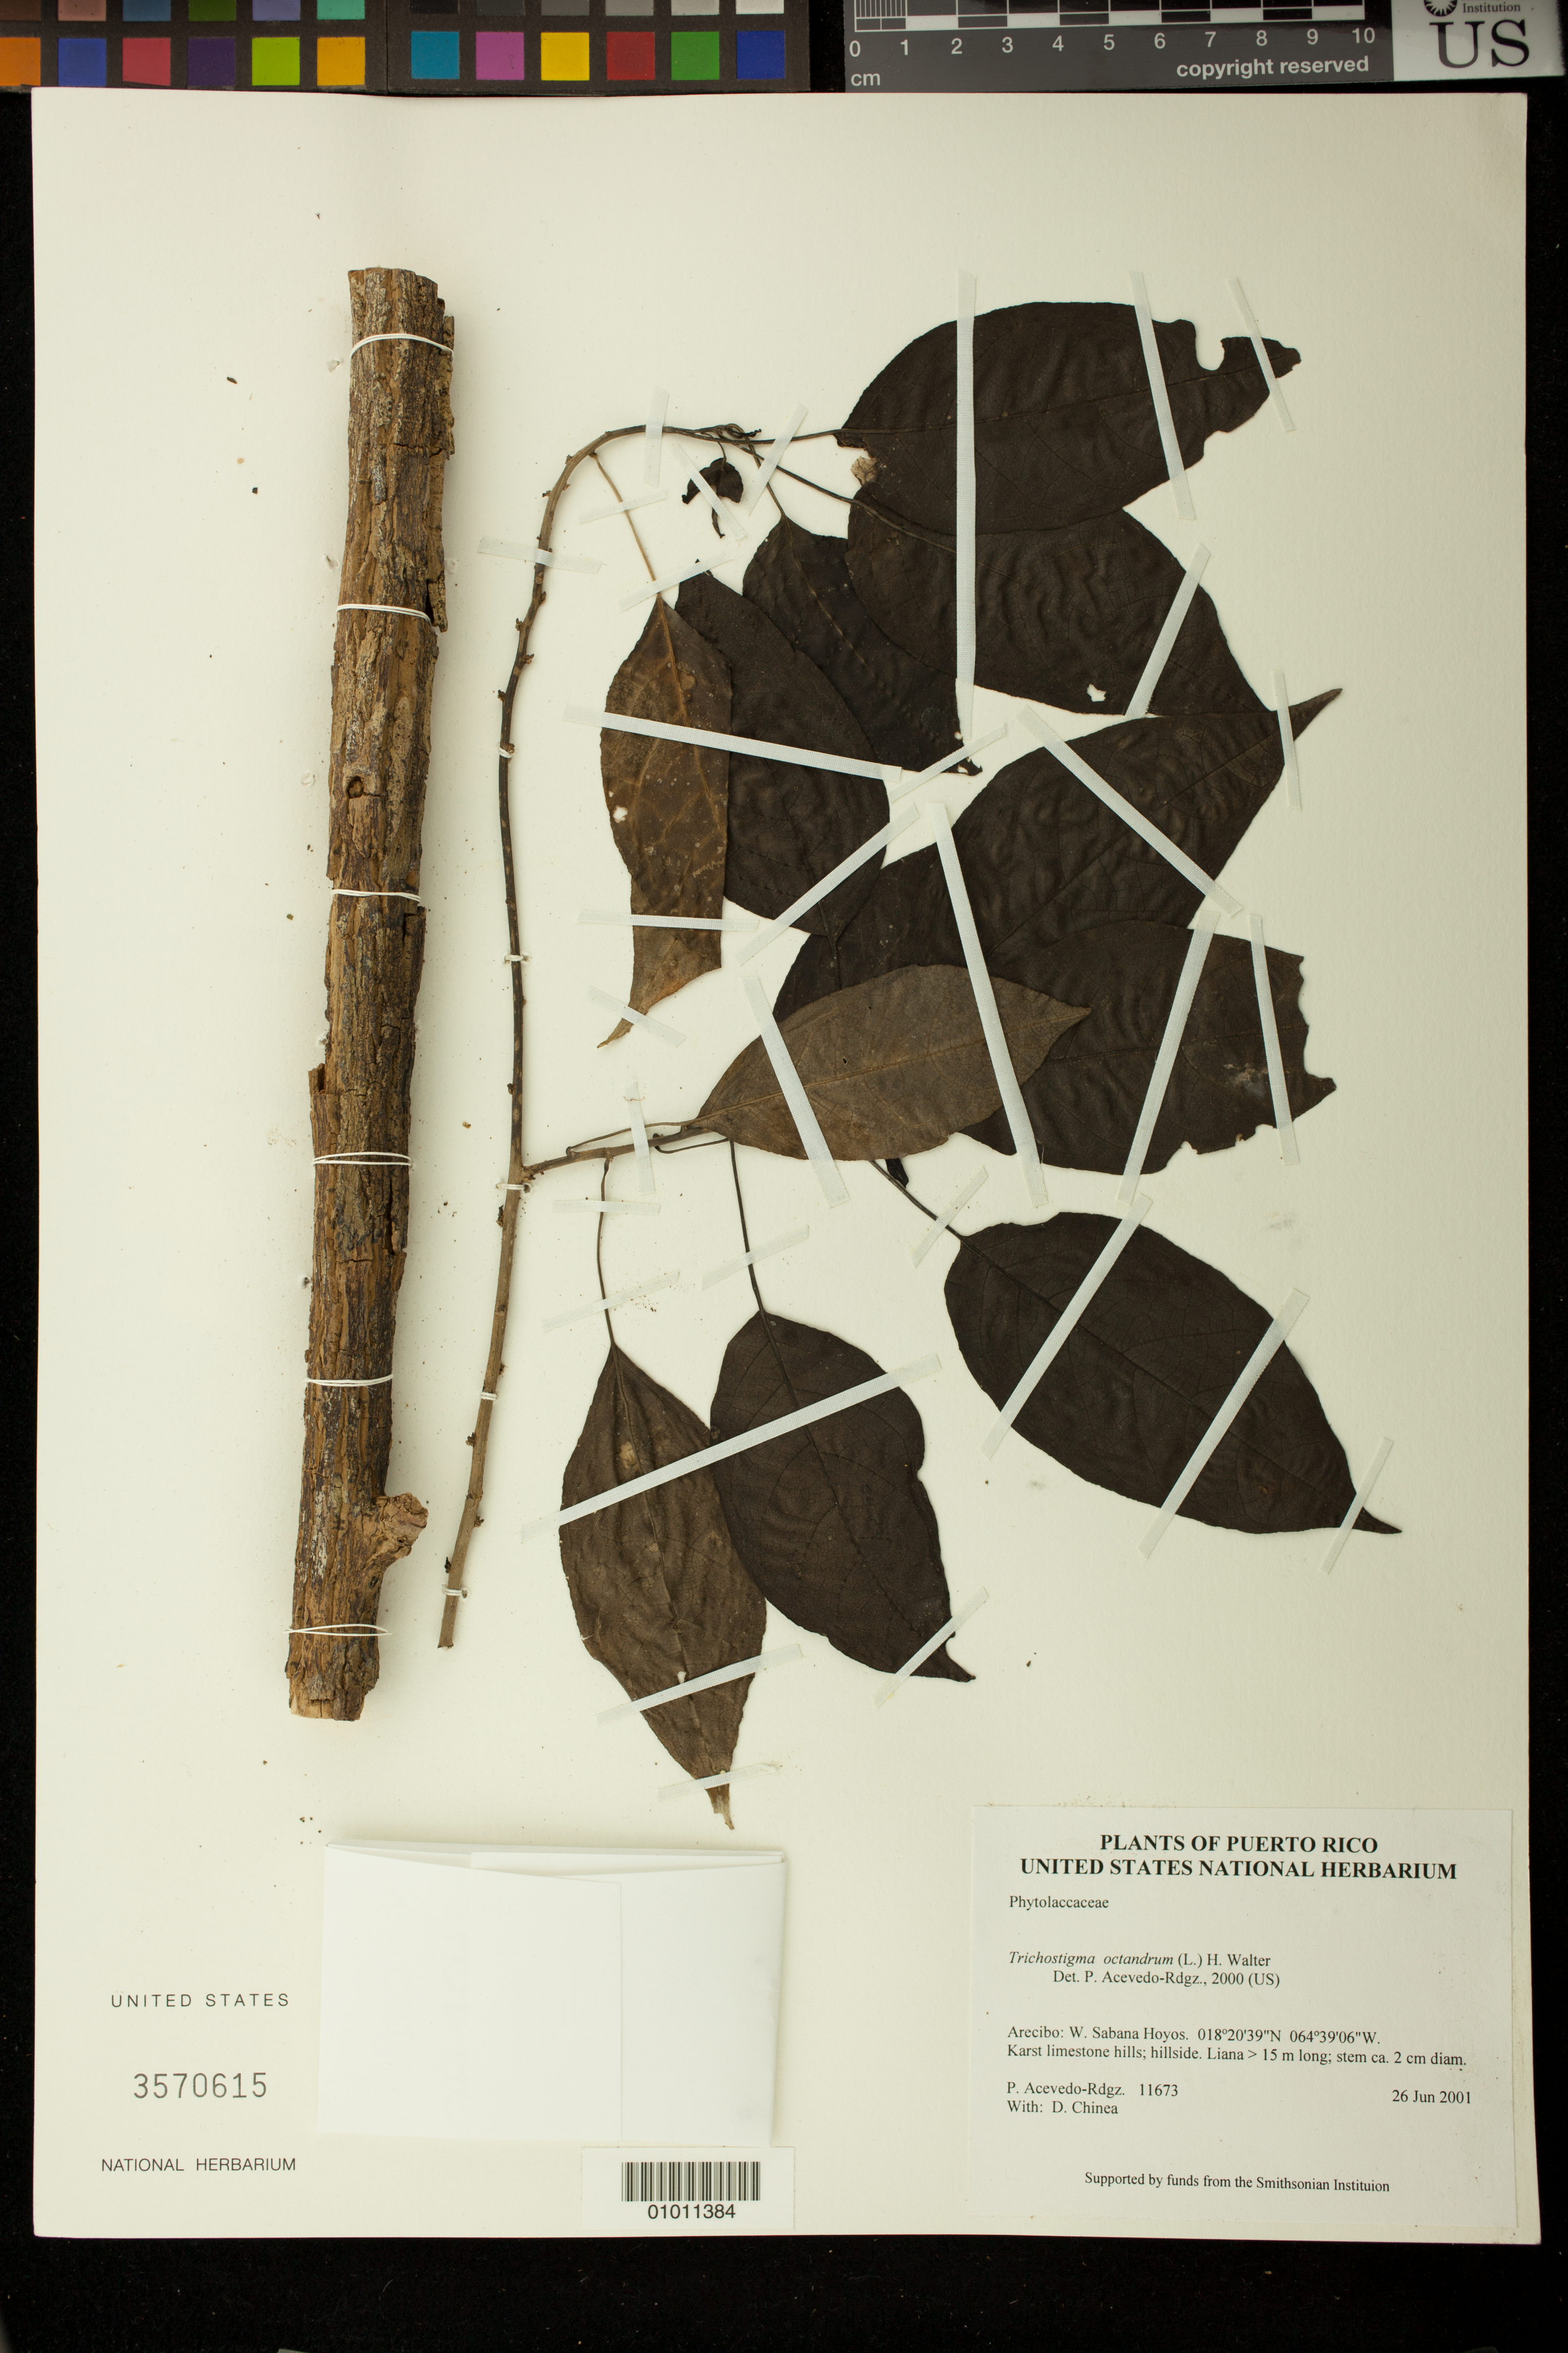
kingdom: Plantae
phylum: Tracheophyta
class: Magnoliopsida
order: Caryophyllales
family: Phytolaccaceae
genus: Trichostigma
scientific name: Trichostigma octandrum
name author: (L.) H. Walter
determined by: Acevedo-Rodríguez, P., (BOT), Smithsonian Institution - National Museum of Natural History (UNITED STATES)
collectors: P. Acevedo-Rodr. & D. Chinea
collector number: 11673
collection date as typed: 26 Jun 2001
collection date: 2001-06-26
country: Puerto Rico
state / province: Arecibo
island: Puerto Rico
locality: Arecibo: W. Sabana Hoyos.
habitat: Karst limestone hills; hillside.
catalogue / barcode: US 3570615